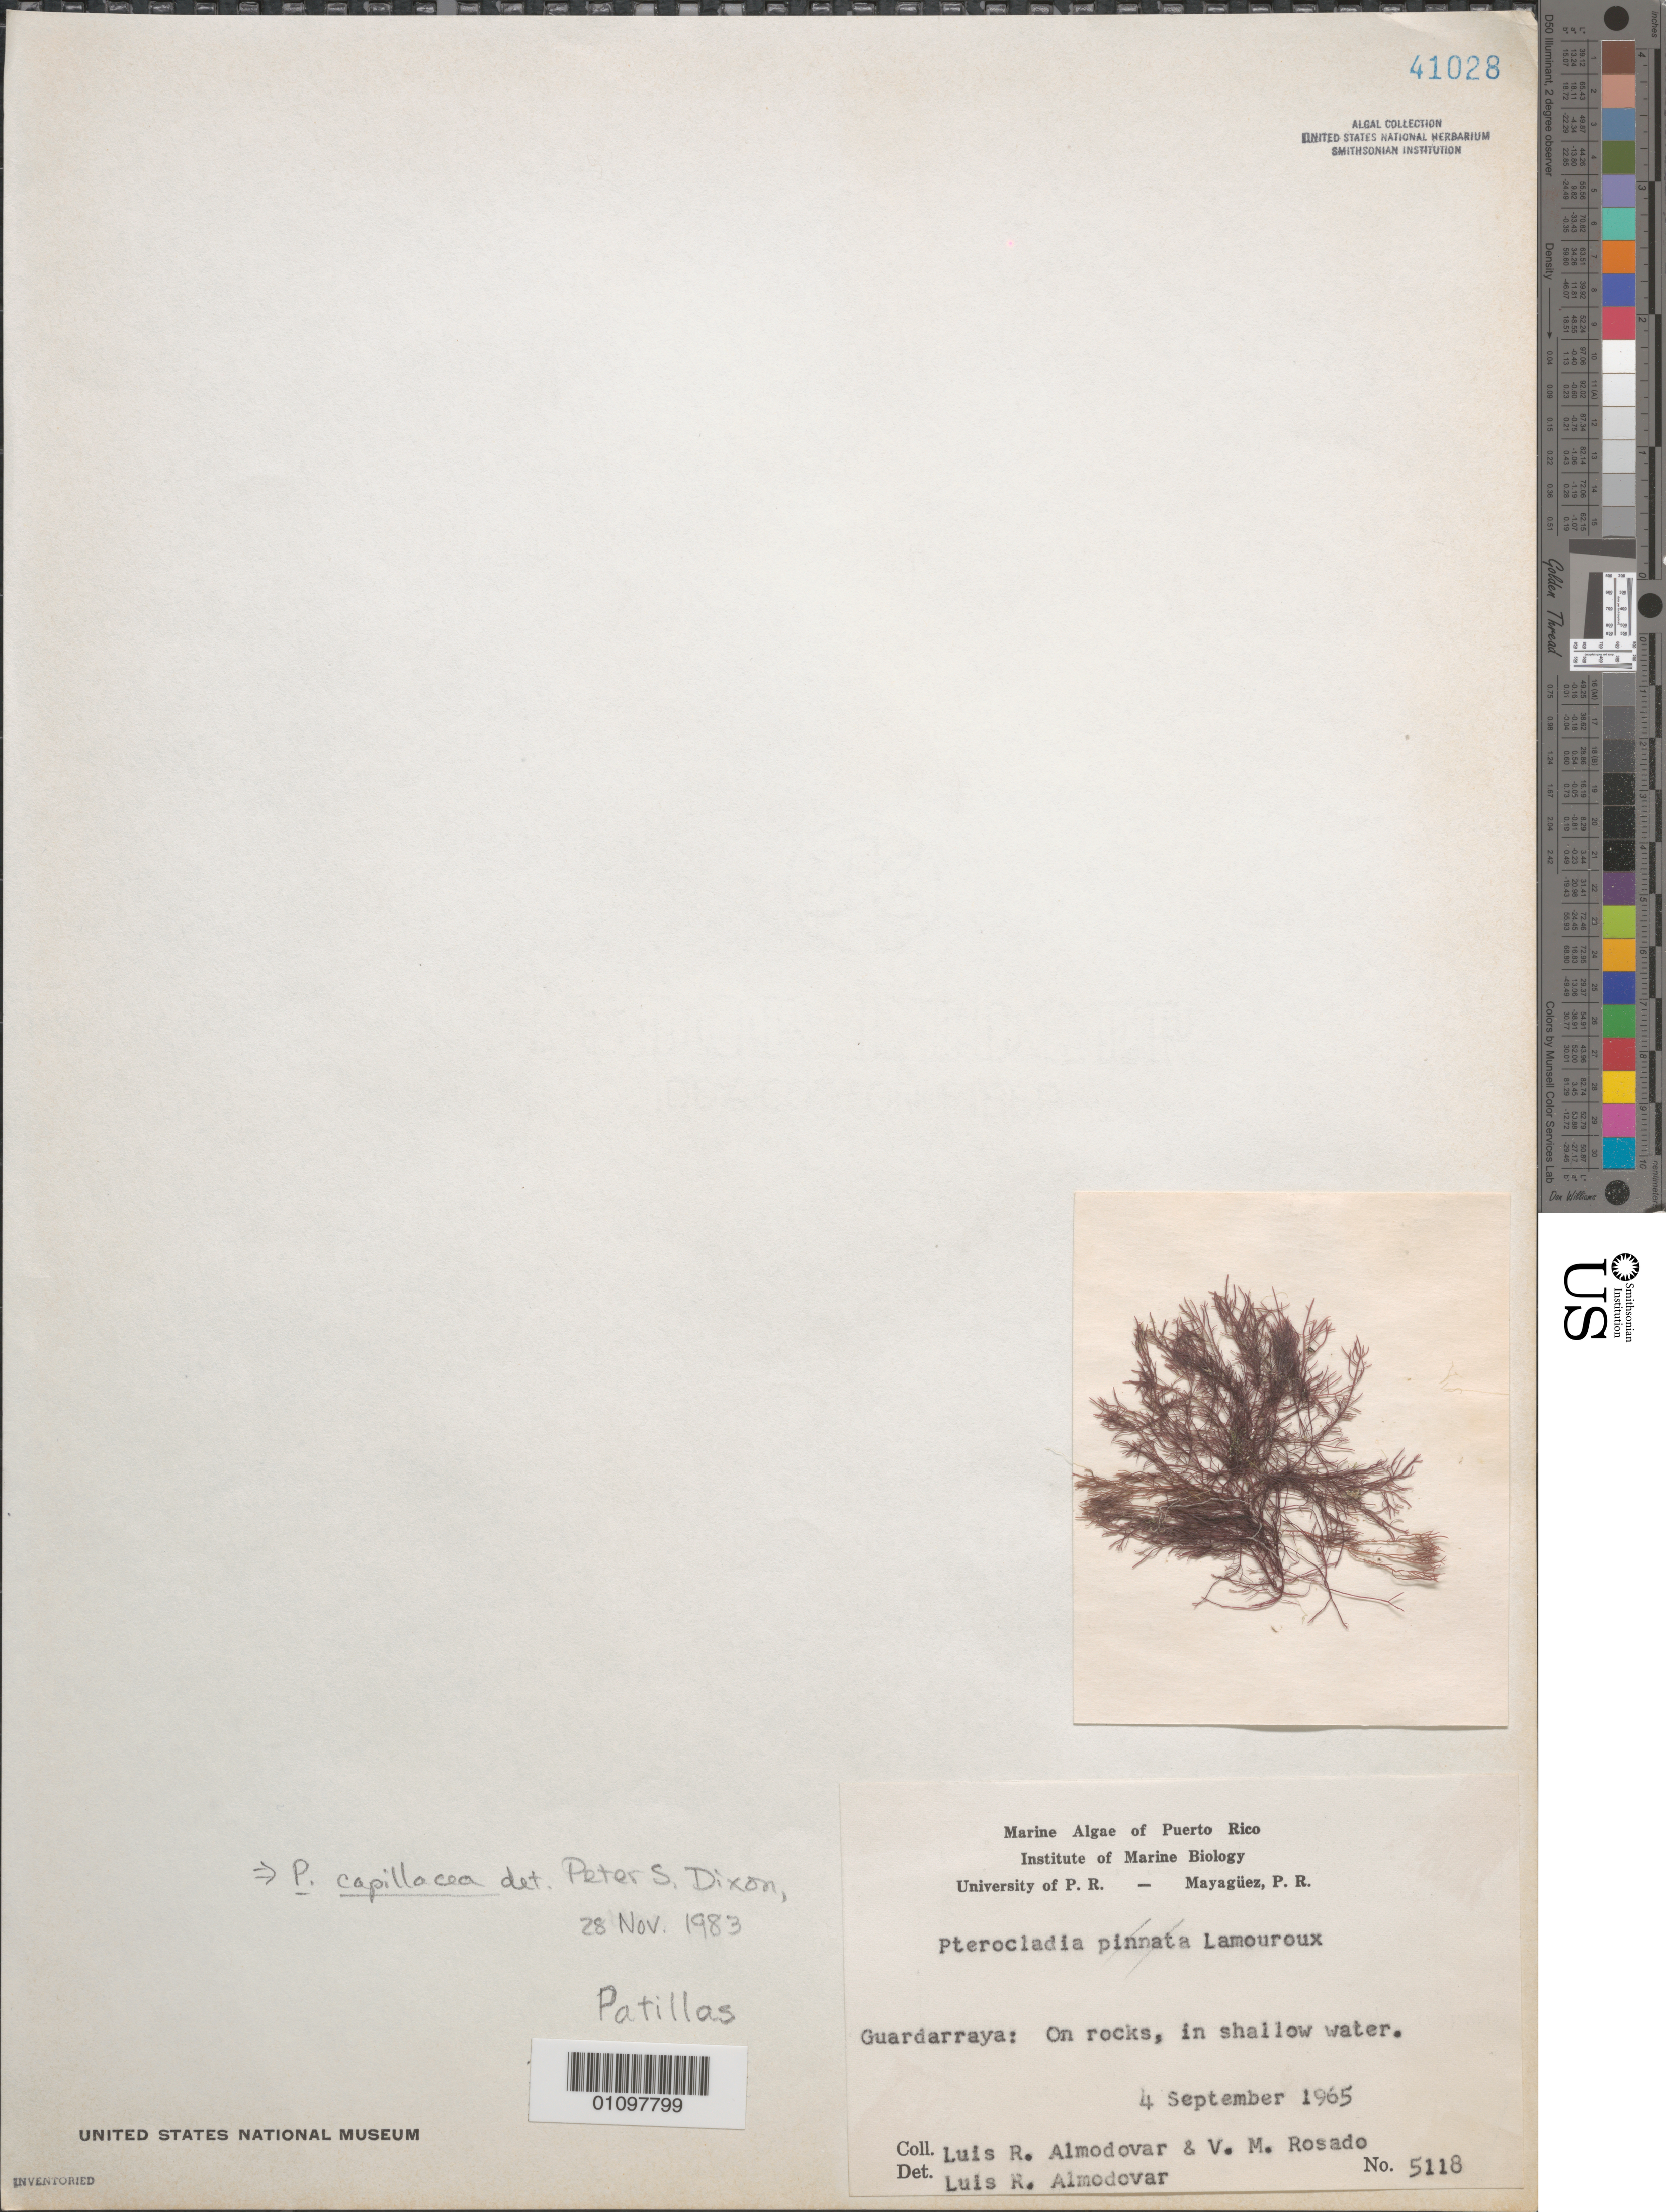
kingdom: Plantae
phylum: Rhodophyta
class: Florideophyceae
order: Gelidiales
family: Pterocladiaceae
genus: Pterocladia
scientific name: Pterocladia capillacea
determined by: Dixon, P. S.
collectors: L. Almodovar & V. Rosado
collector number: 5118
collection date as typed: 04 Sep 1965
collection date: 1965-09-04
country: Puerto Rico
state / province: Patillas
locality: Guardarraya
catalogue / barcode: US 41028